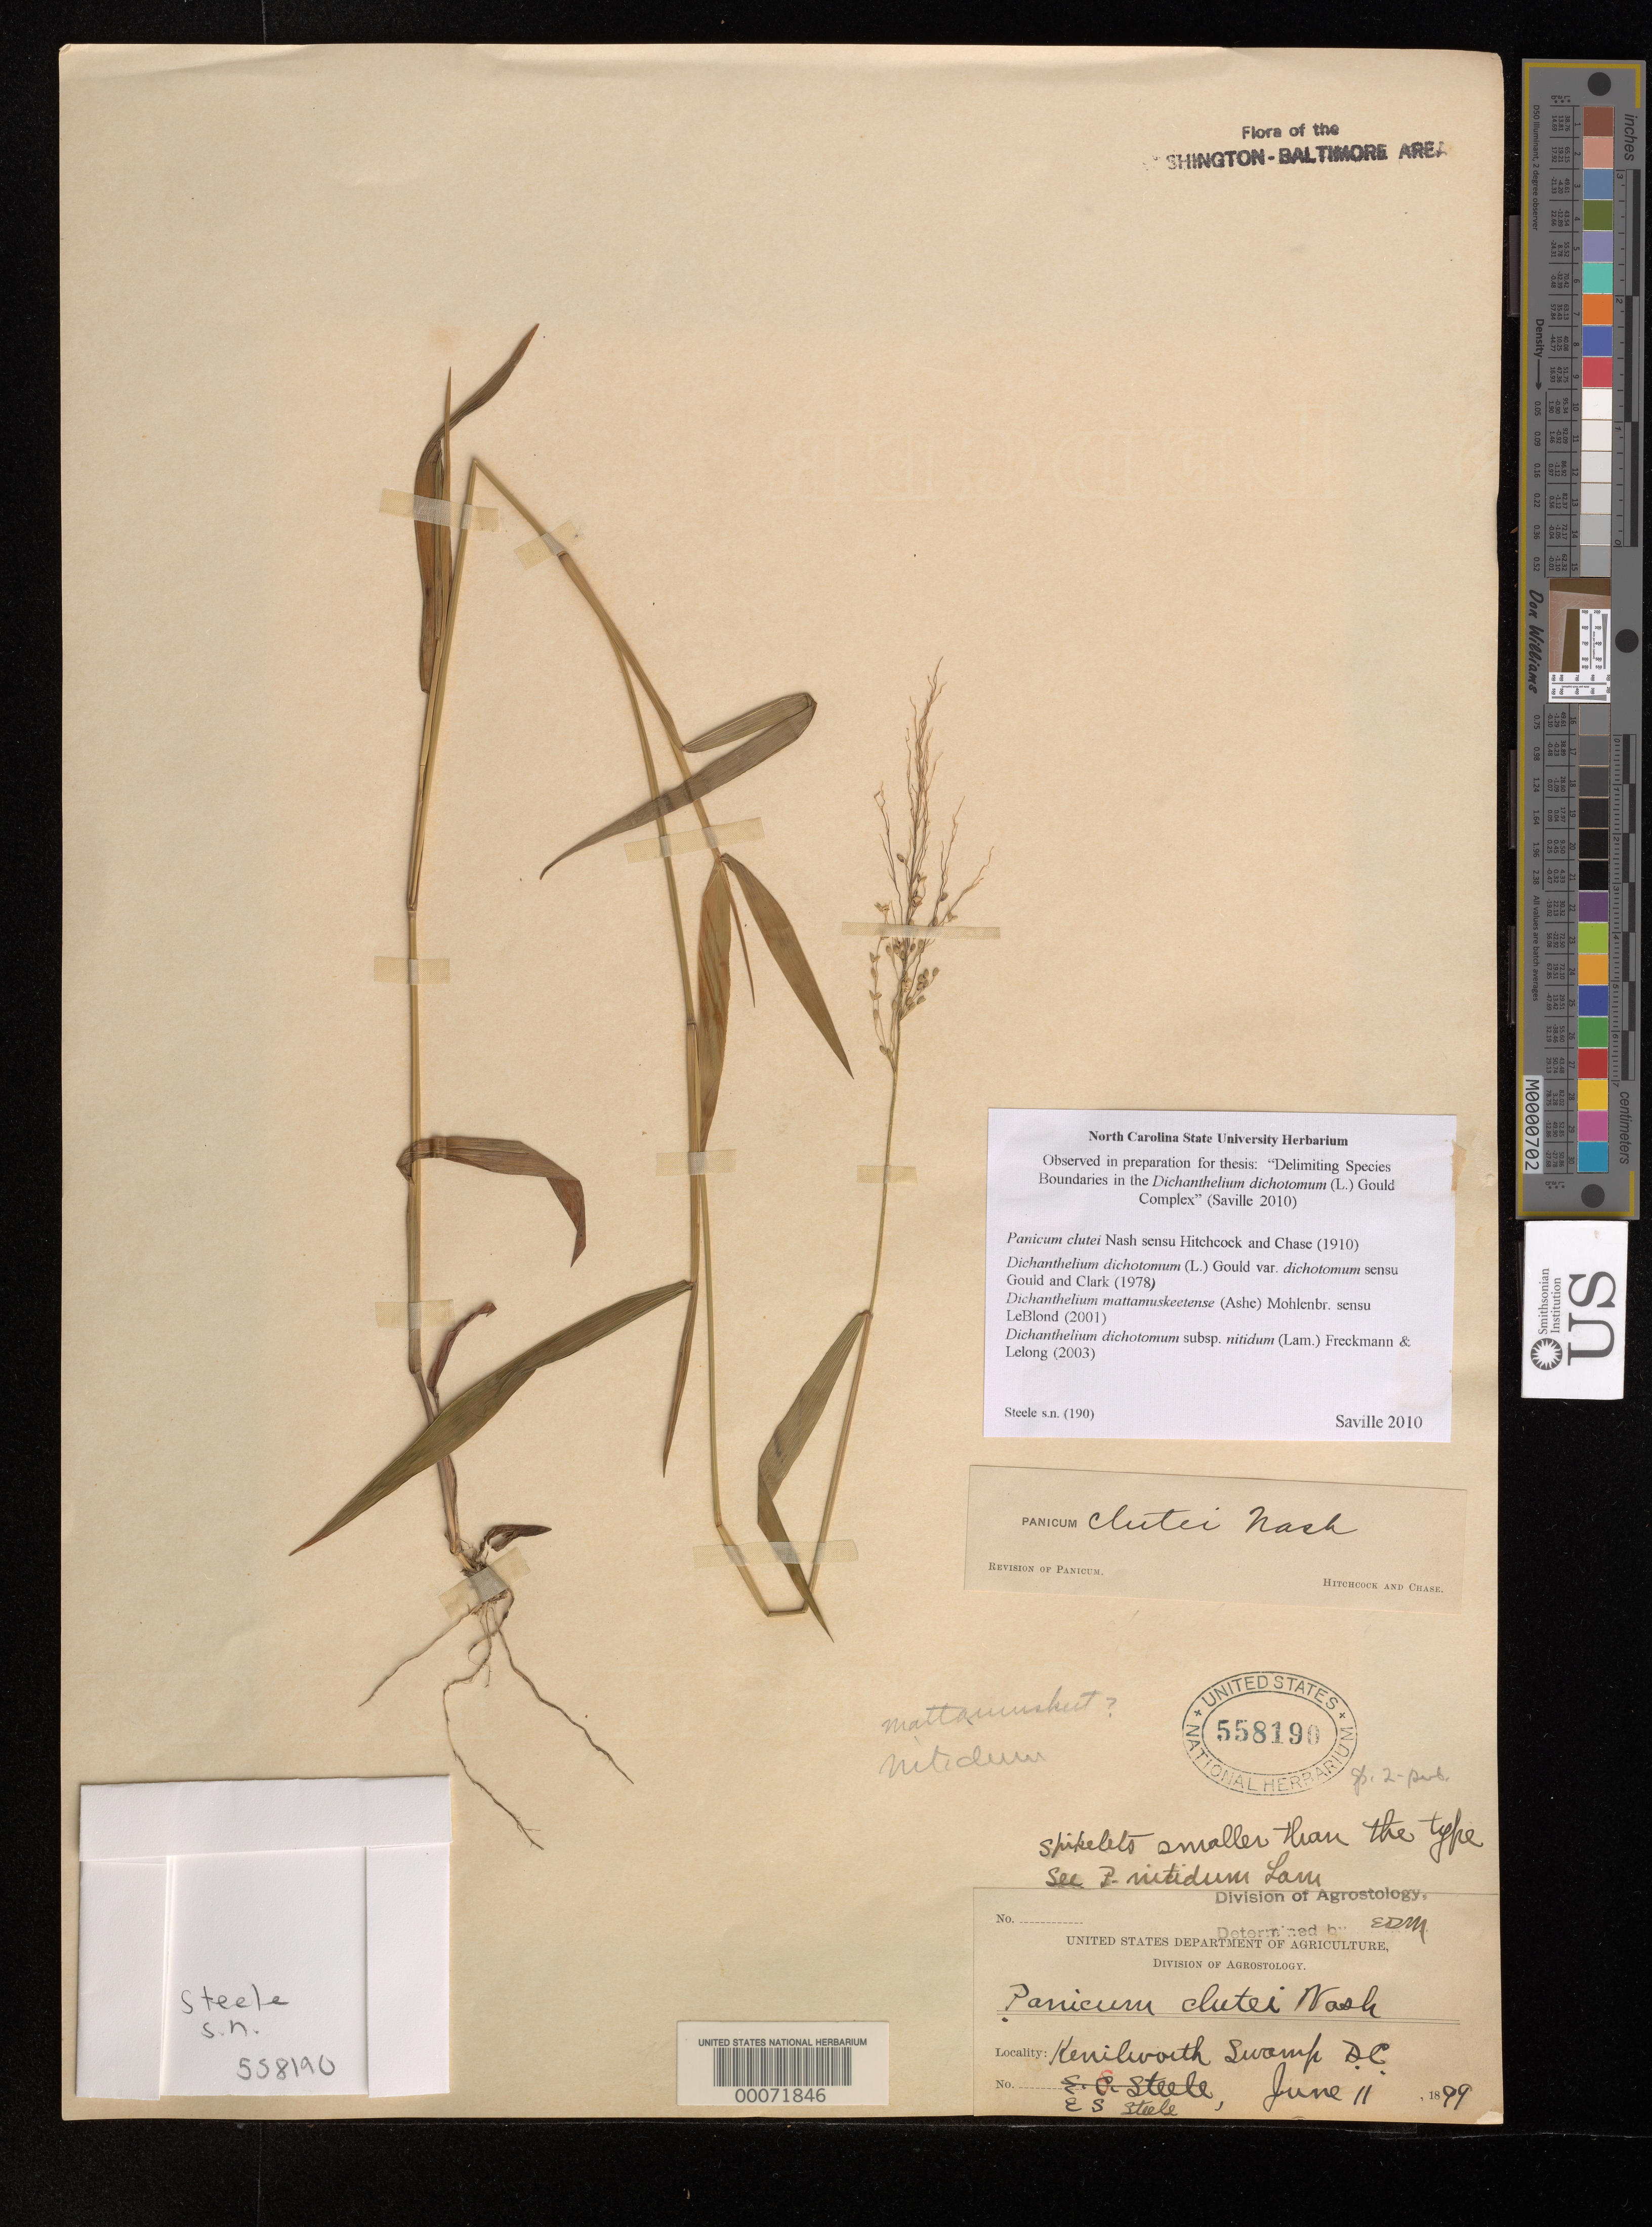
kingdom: Plantae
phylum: Tracheophyta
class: Liliopsida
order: Poales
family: Poaceae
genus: Dichanthelium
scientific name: Dichanthelium dichotomum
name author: (L.) Gould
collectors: E. Steele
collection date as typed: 11 Jun 1899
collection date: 1899-06-11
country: United States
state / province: District of Columbia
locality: Kenilworth swamp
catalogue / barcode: US 558190